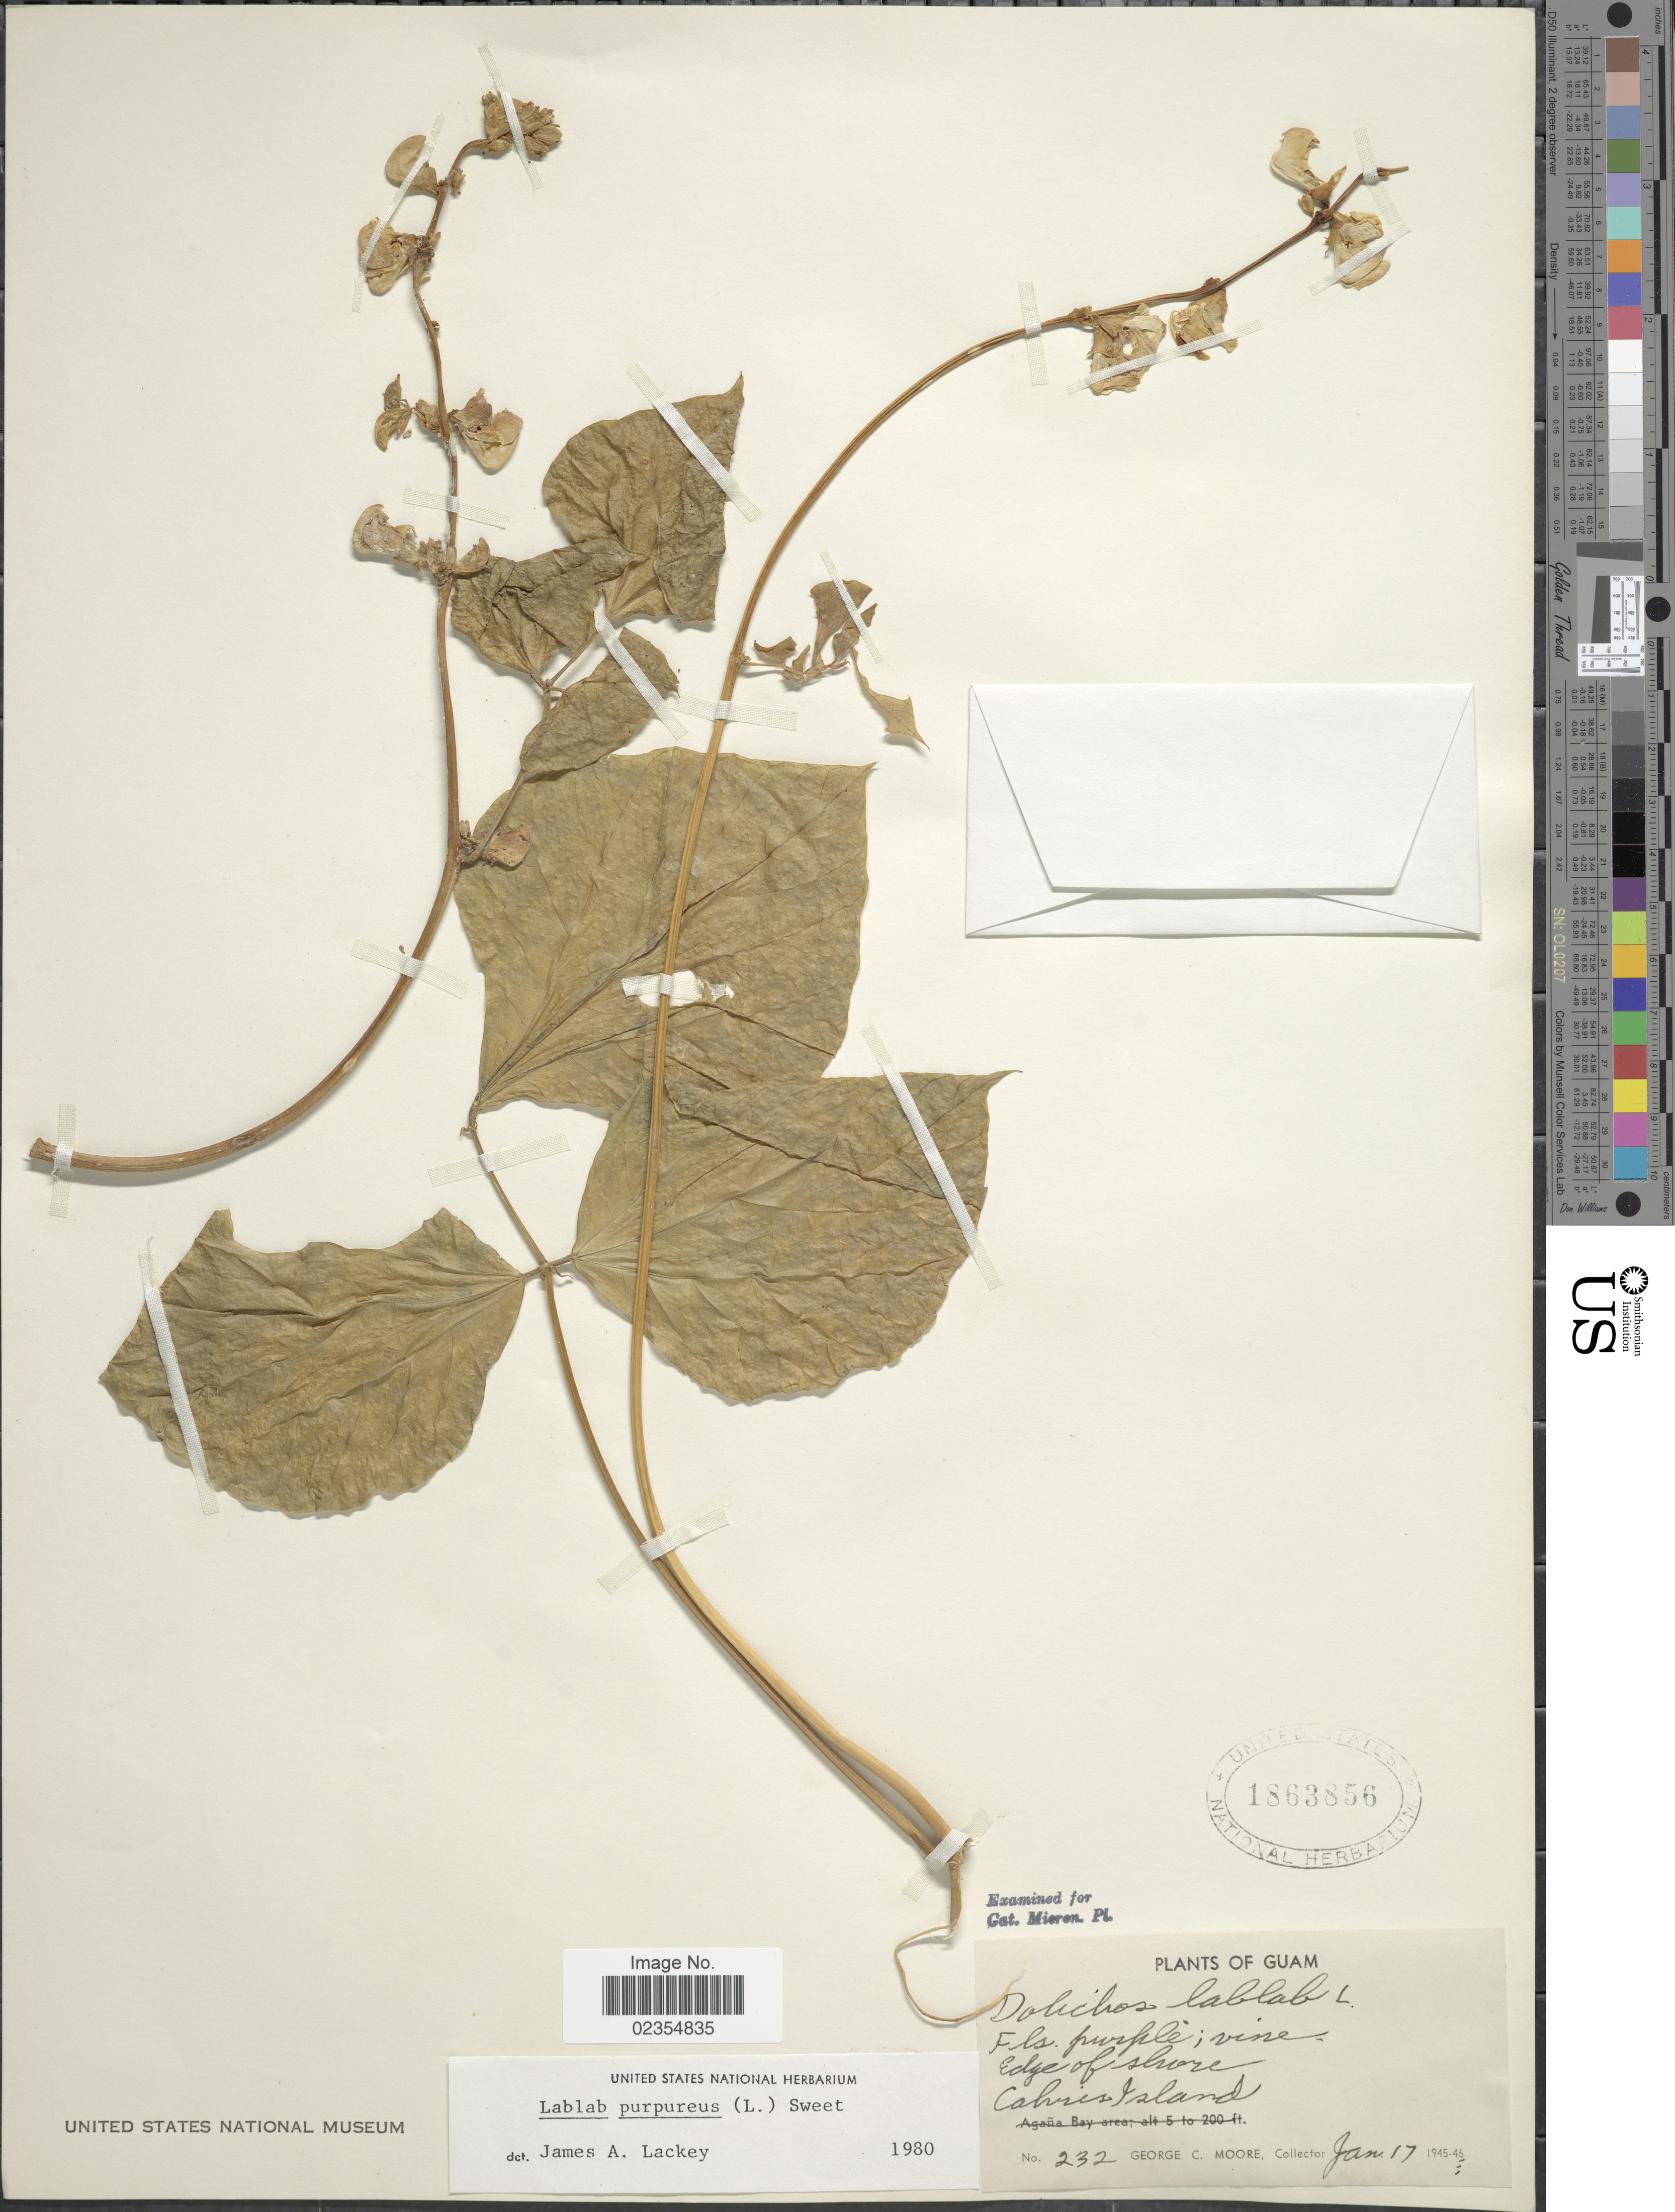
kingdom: Plantae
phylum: Tracheophyta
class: Magnoliopsida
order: Fabales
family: Fabaceae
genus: Lablab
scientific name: Lablab purpureus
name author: (L.) Sweet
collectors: G. C. Moore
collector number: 232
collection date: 1946-01-17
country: Guam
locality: Edge of shore, Cahries Island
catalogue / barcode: US 1863856